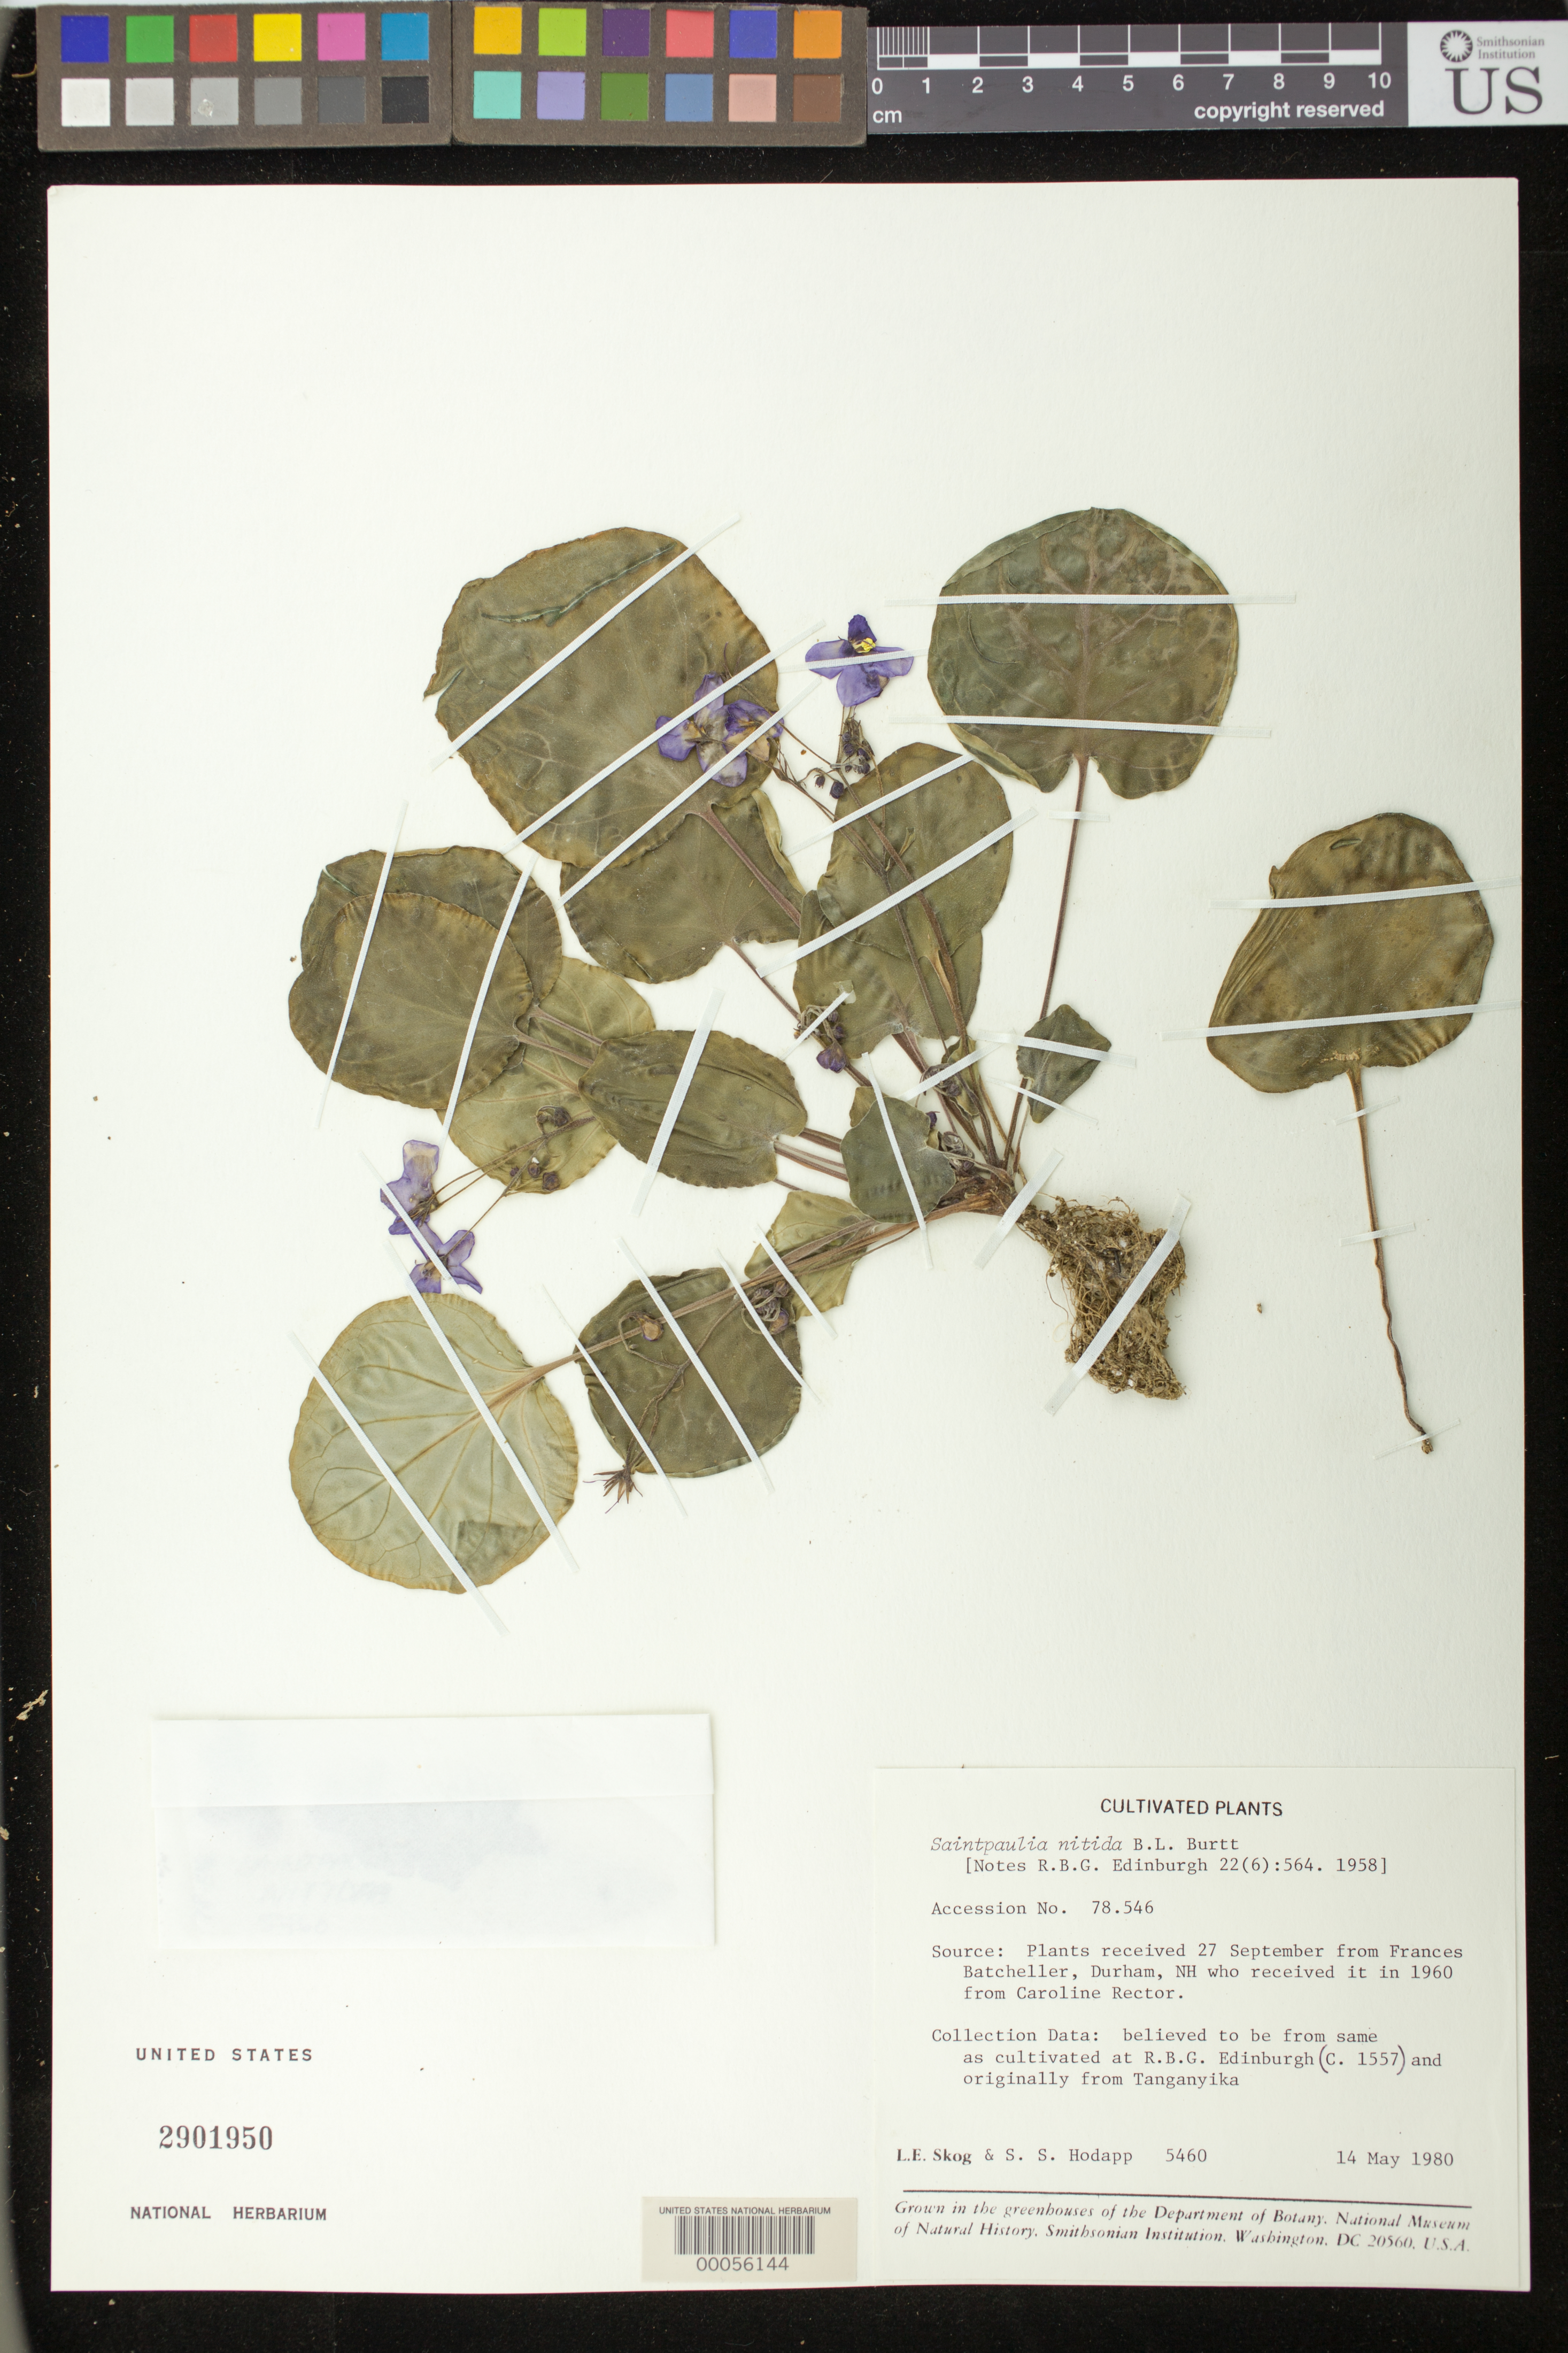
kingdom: Plantae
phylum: Tracheophyta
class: Magnoliopsida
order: Lamiales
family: Gesneriaceae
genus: Streptocarpus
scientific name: Streptocarpus nitidus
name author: (B.L. Burtt) Mich. Möller & Haston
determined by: Skog, Laurence E.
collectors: L. E. Skog & S. Hodapp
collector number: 5460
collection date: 1980-05-14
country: United States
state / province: District of Columbia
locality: greenhouse of the Department of Botany, National Museum of Natural History, Smithsonian Institution, Washington, DC 20560.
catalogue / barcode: US 2901950